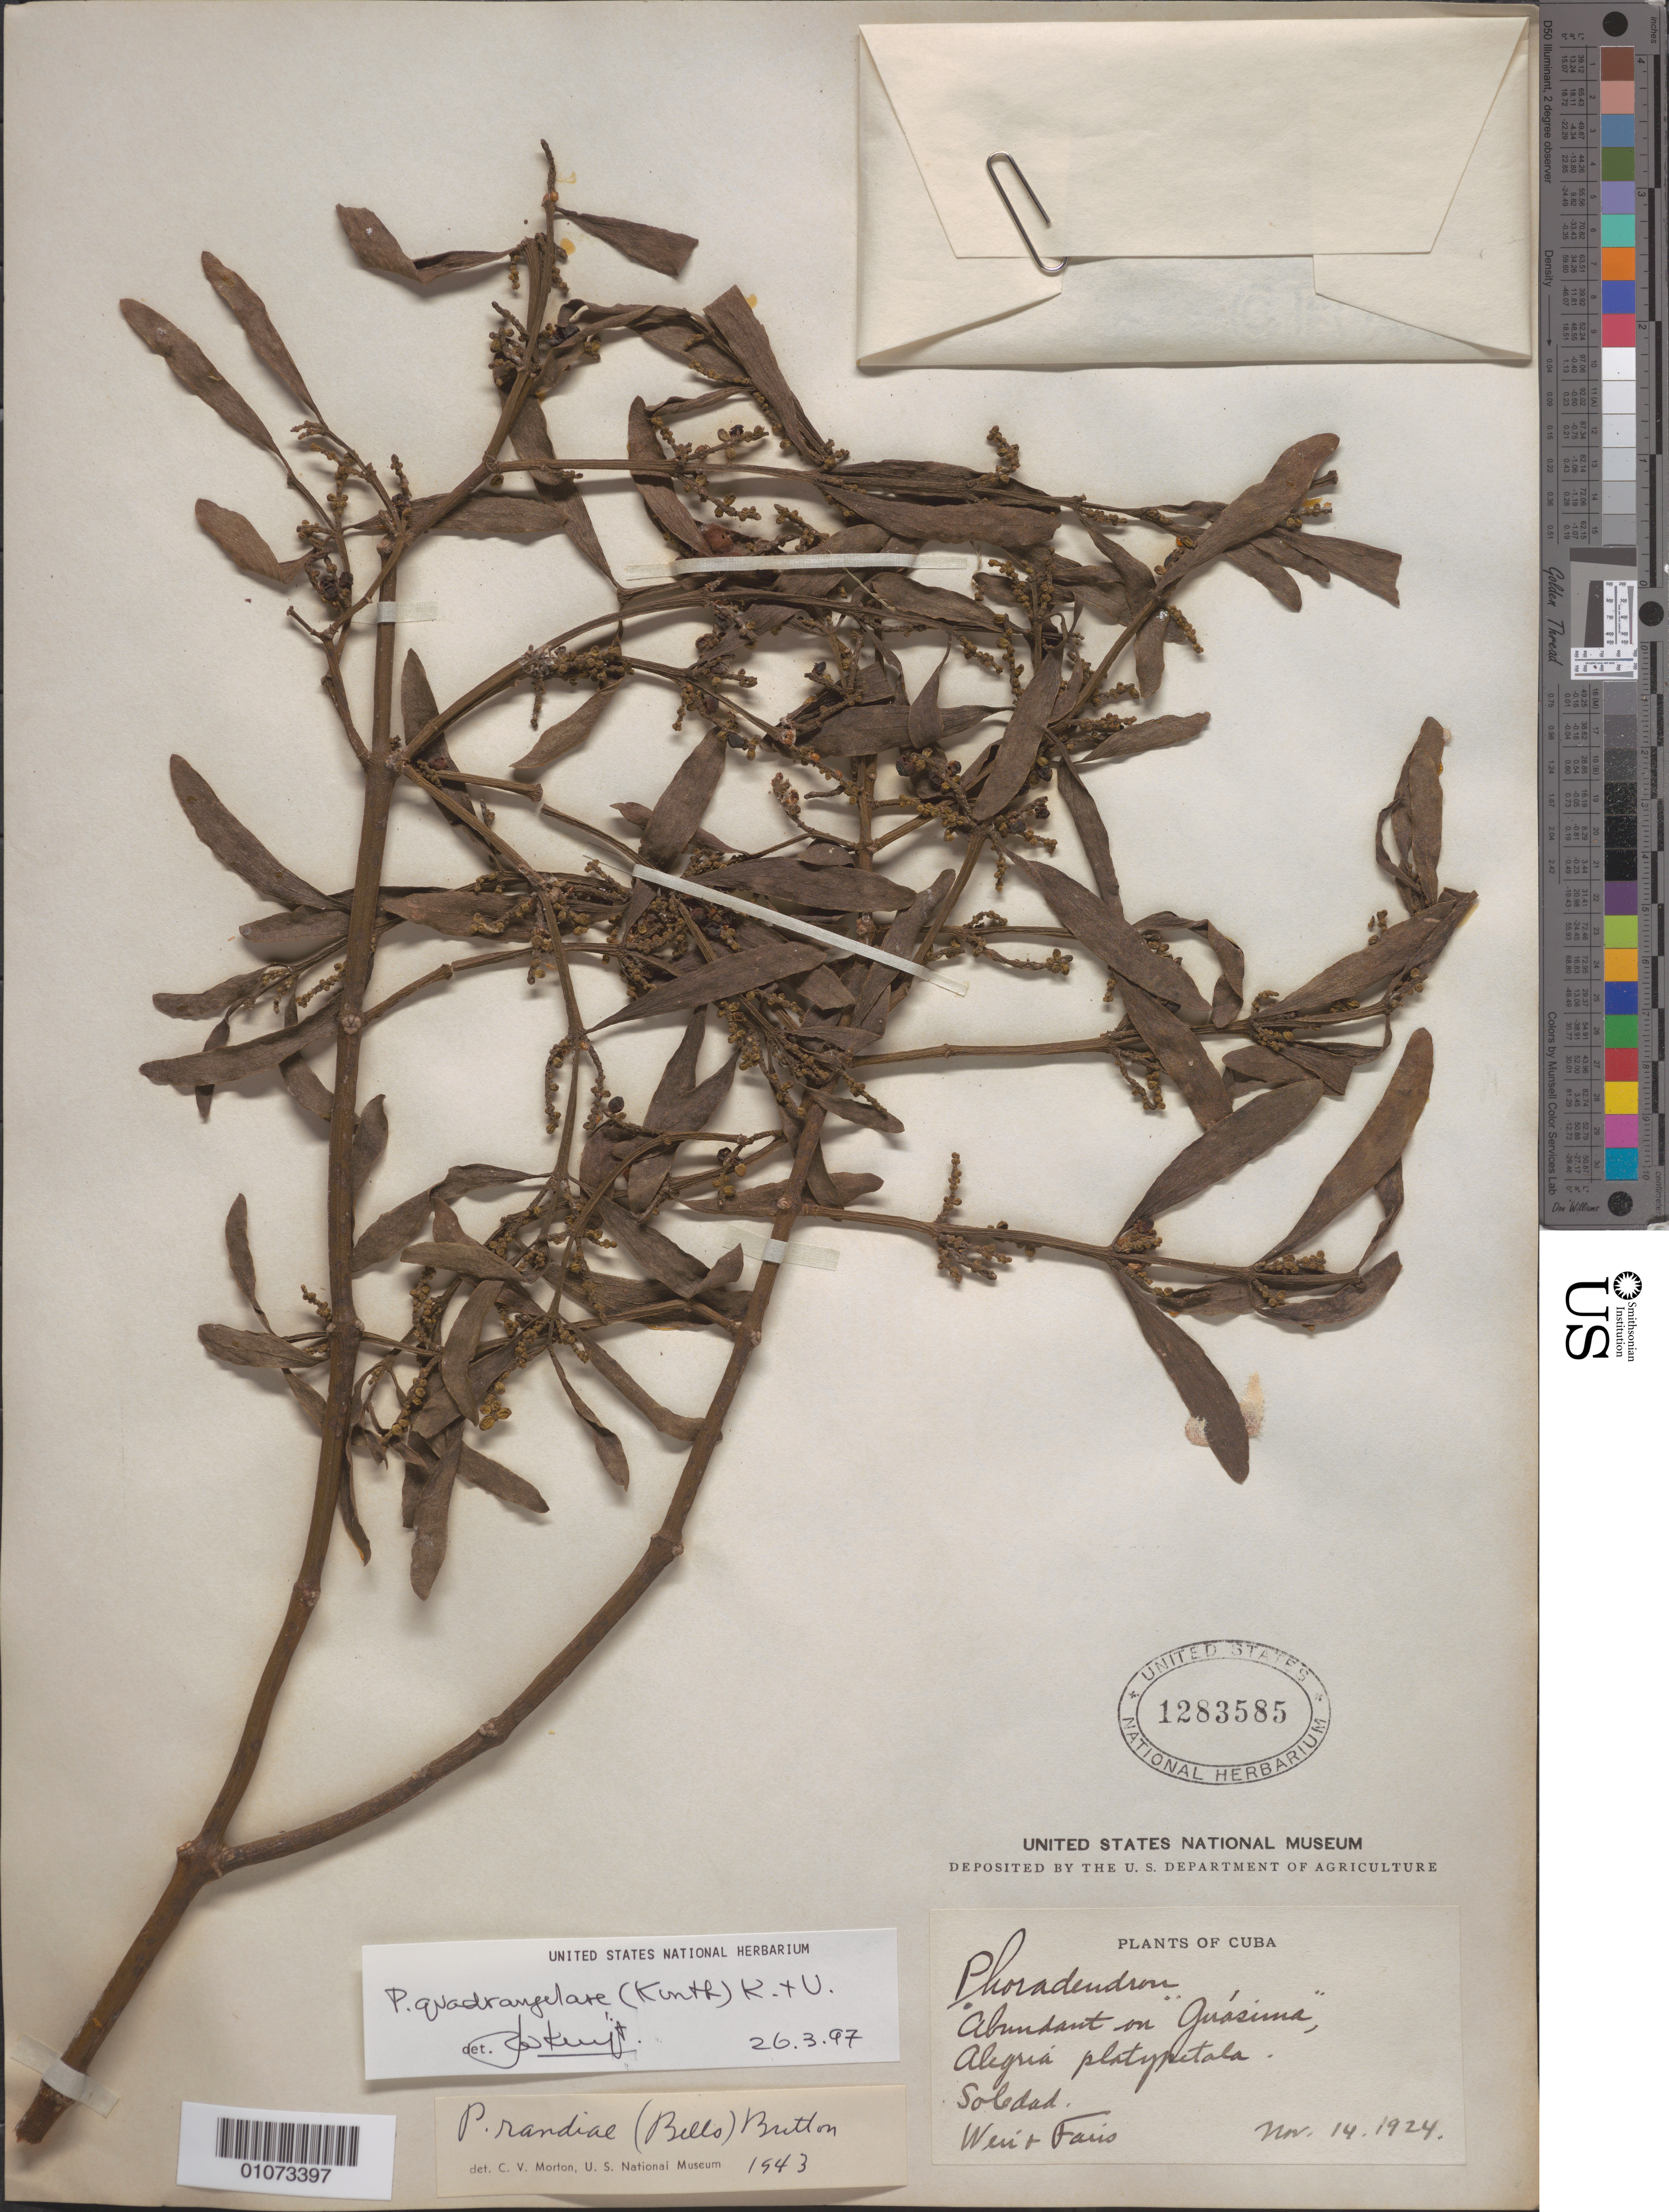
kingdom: Plantae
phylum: Tracheophyta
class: Magnoliopsida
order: Santalales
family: Viscaceae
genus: Phoradendron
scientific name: Phoradendron quadrangulare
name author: (Kunth) Griseb.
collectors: J. Faris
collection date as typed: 14 Mar 1924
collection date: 1924-03-14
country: Cuba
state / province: Cienfuegos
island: Cuba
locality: Soledad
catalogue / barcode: US 1283585